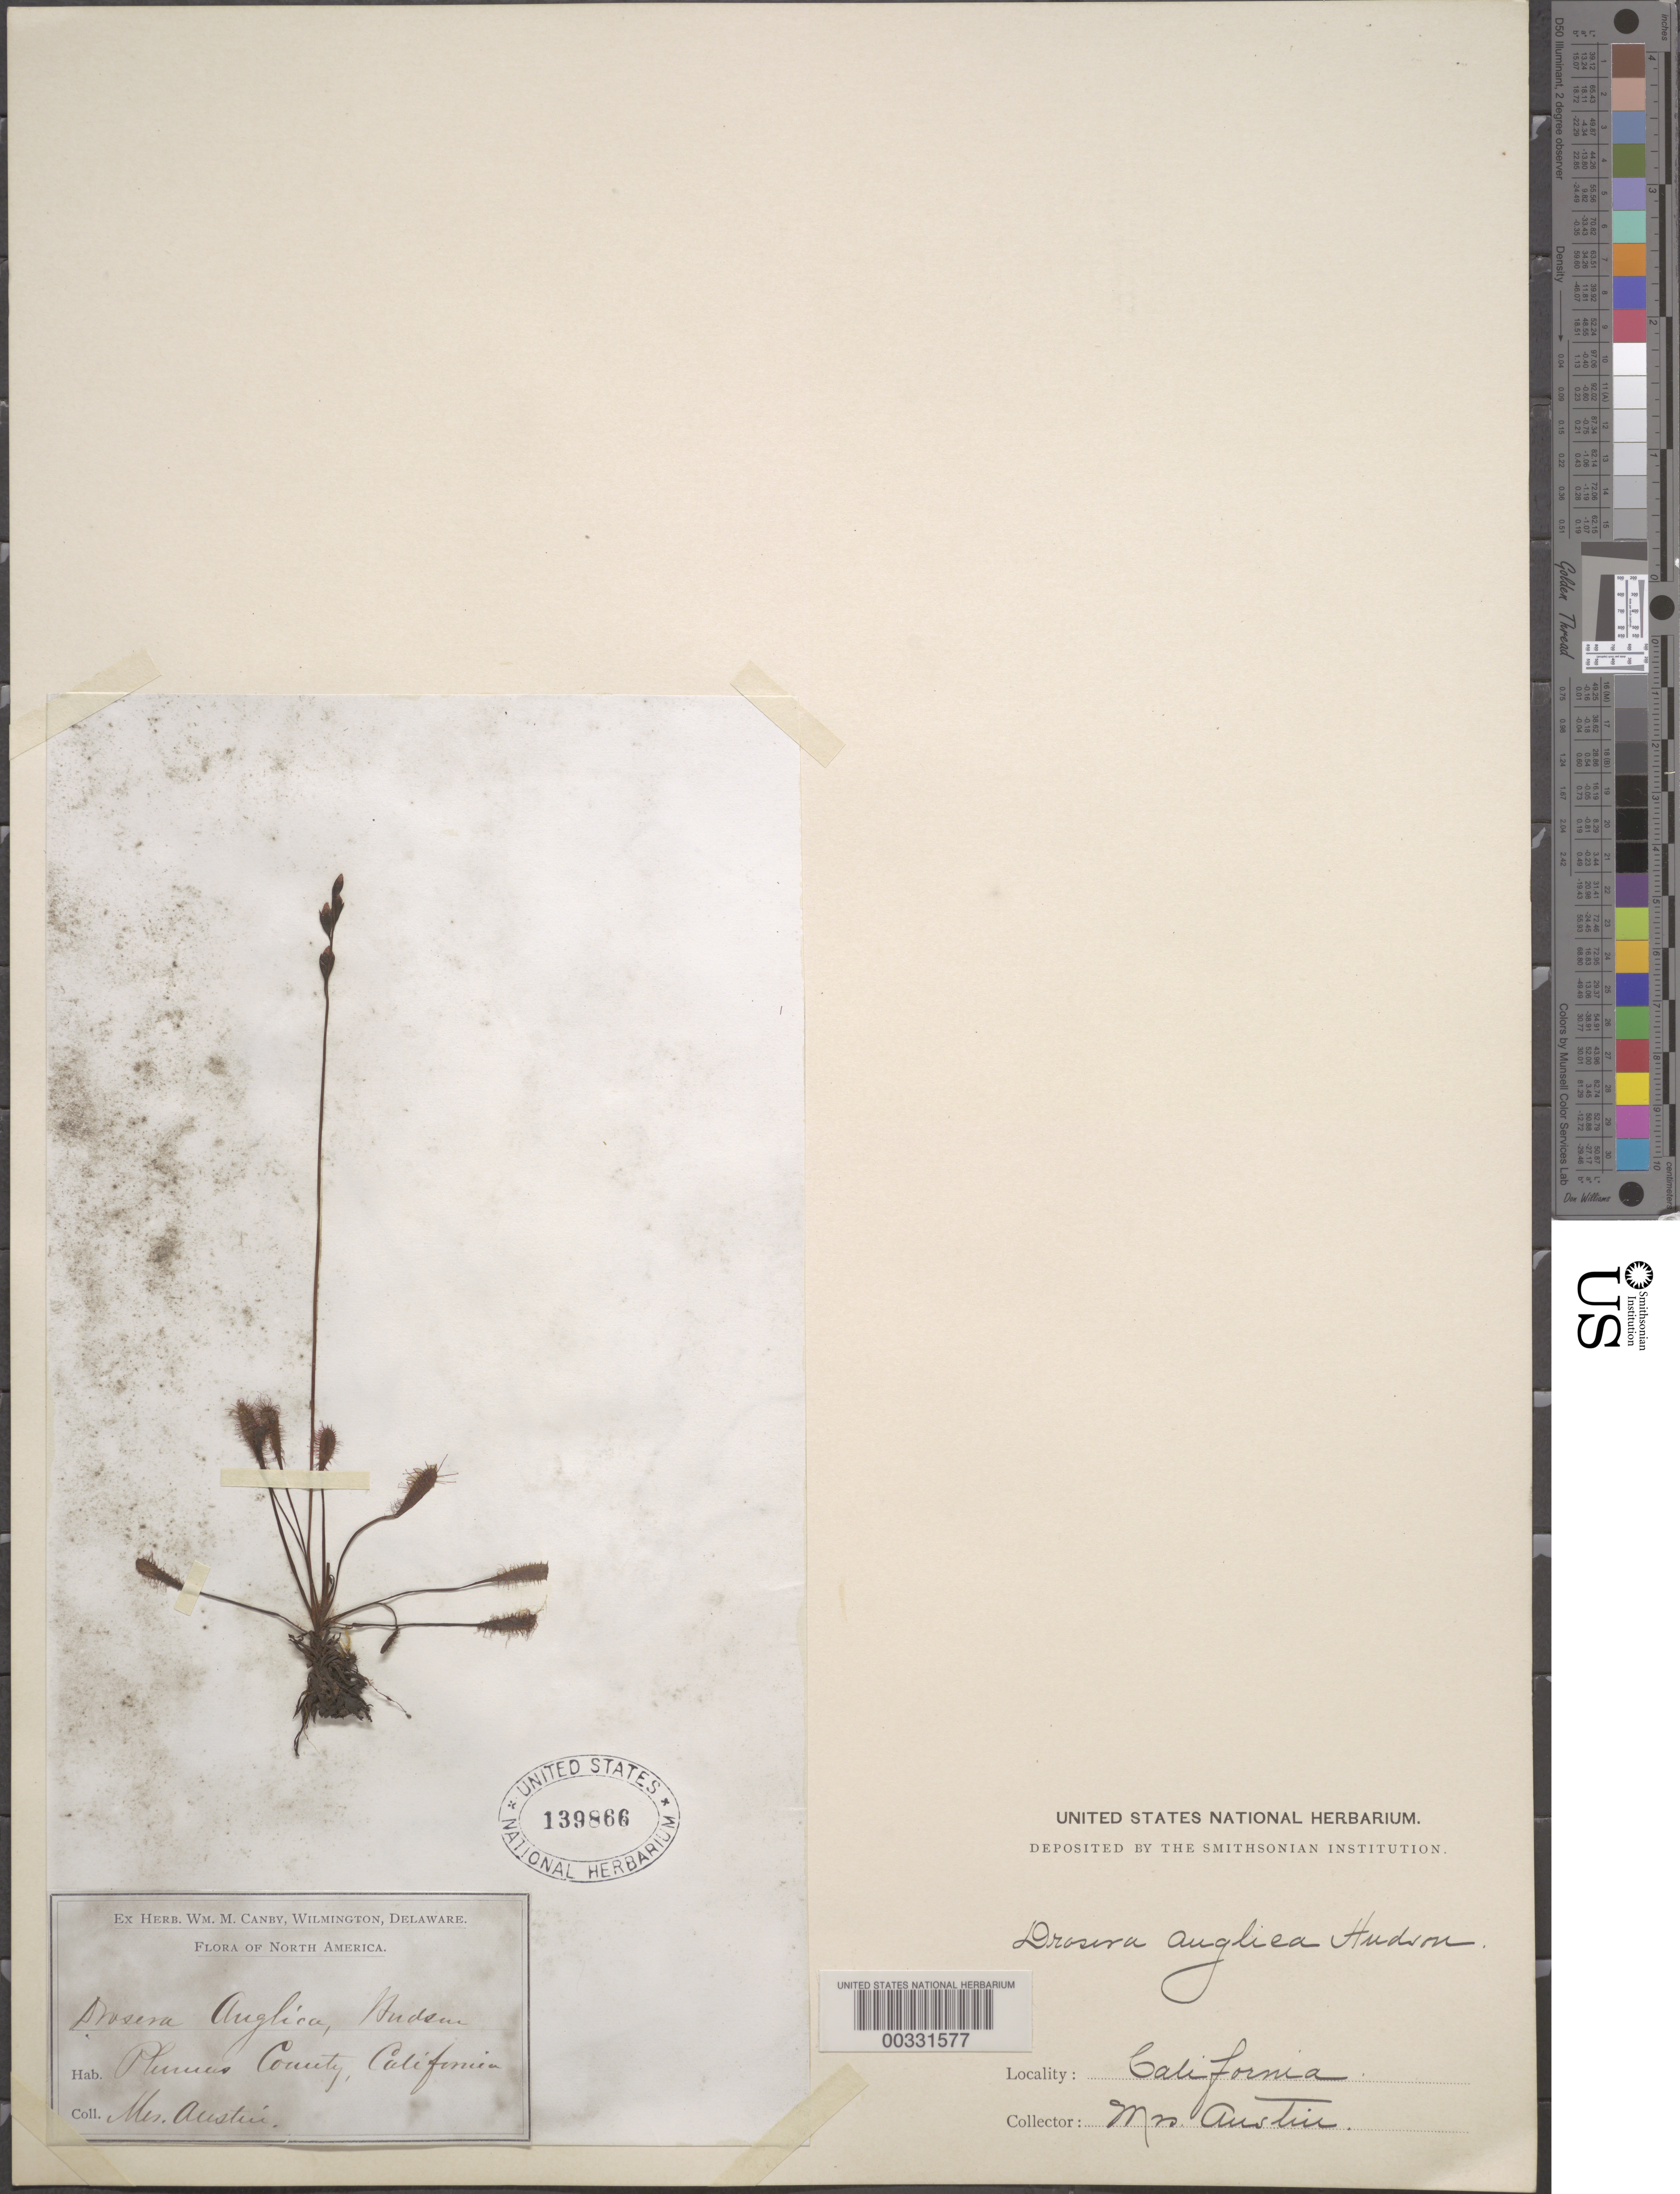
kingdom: Plantae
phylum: Tracheophyta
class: Magnoliopsida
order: Caryophyllales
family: Droseraceae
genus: Drosera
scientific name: Drosera anglica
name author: Huds.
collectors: R. Austin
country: United States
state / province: California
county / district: Plumas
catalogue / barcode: US 139866